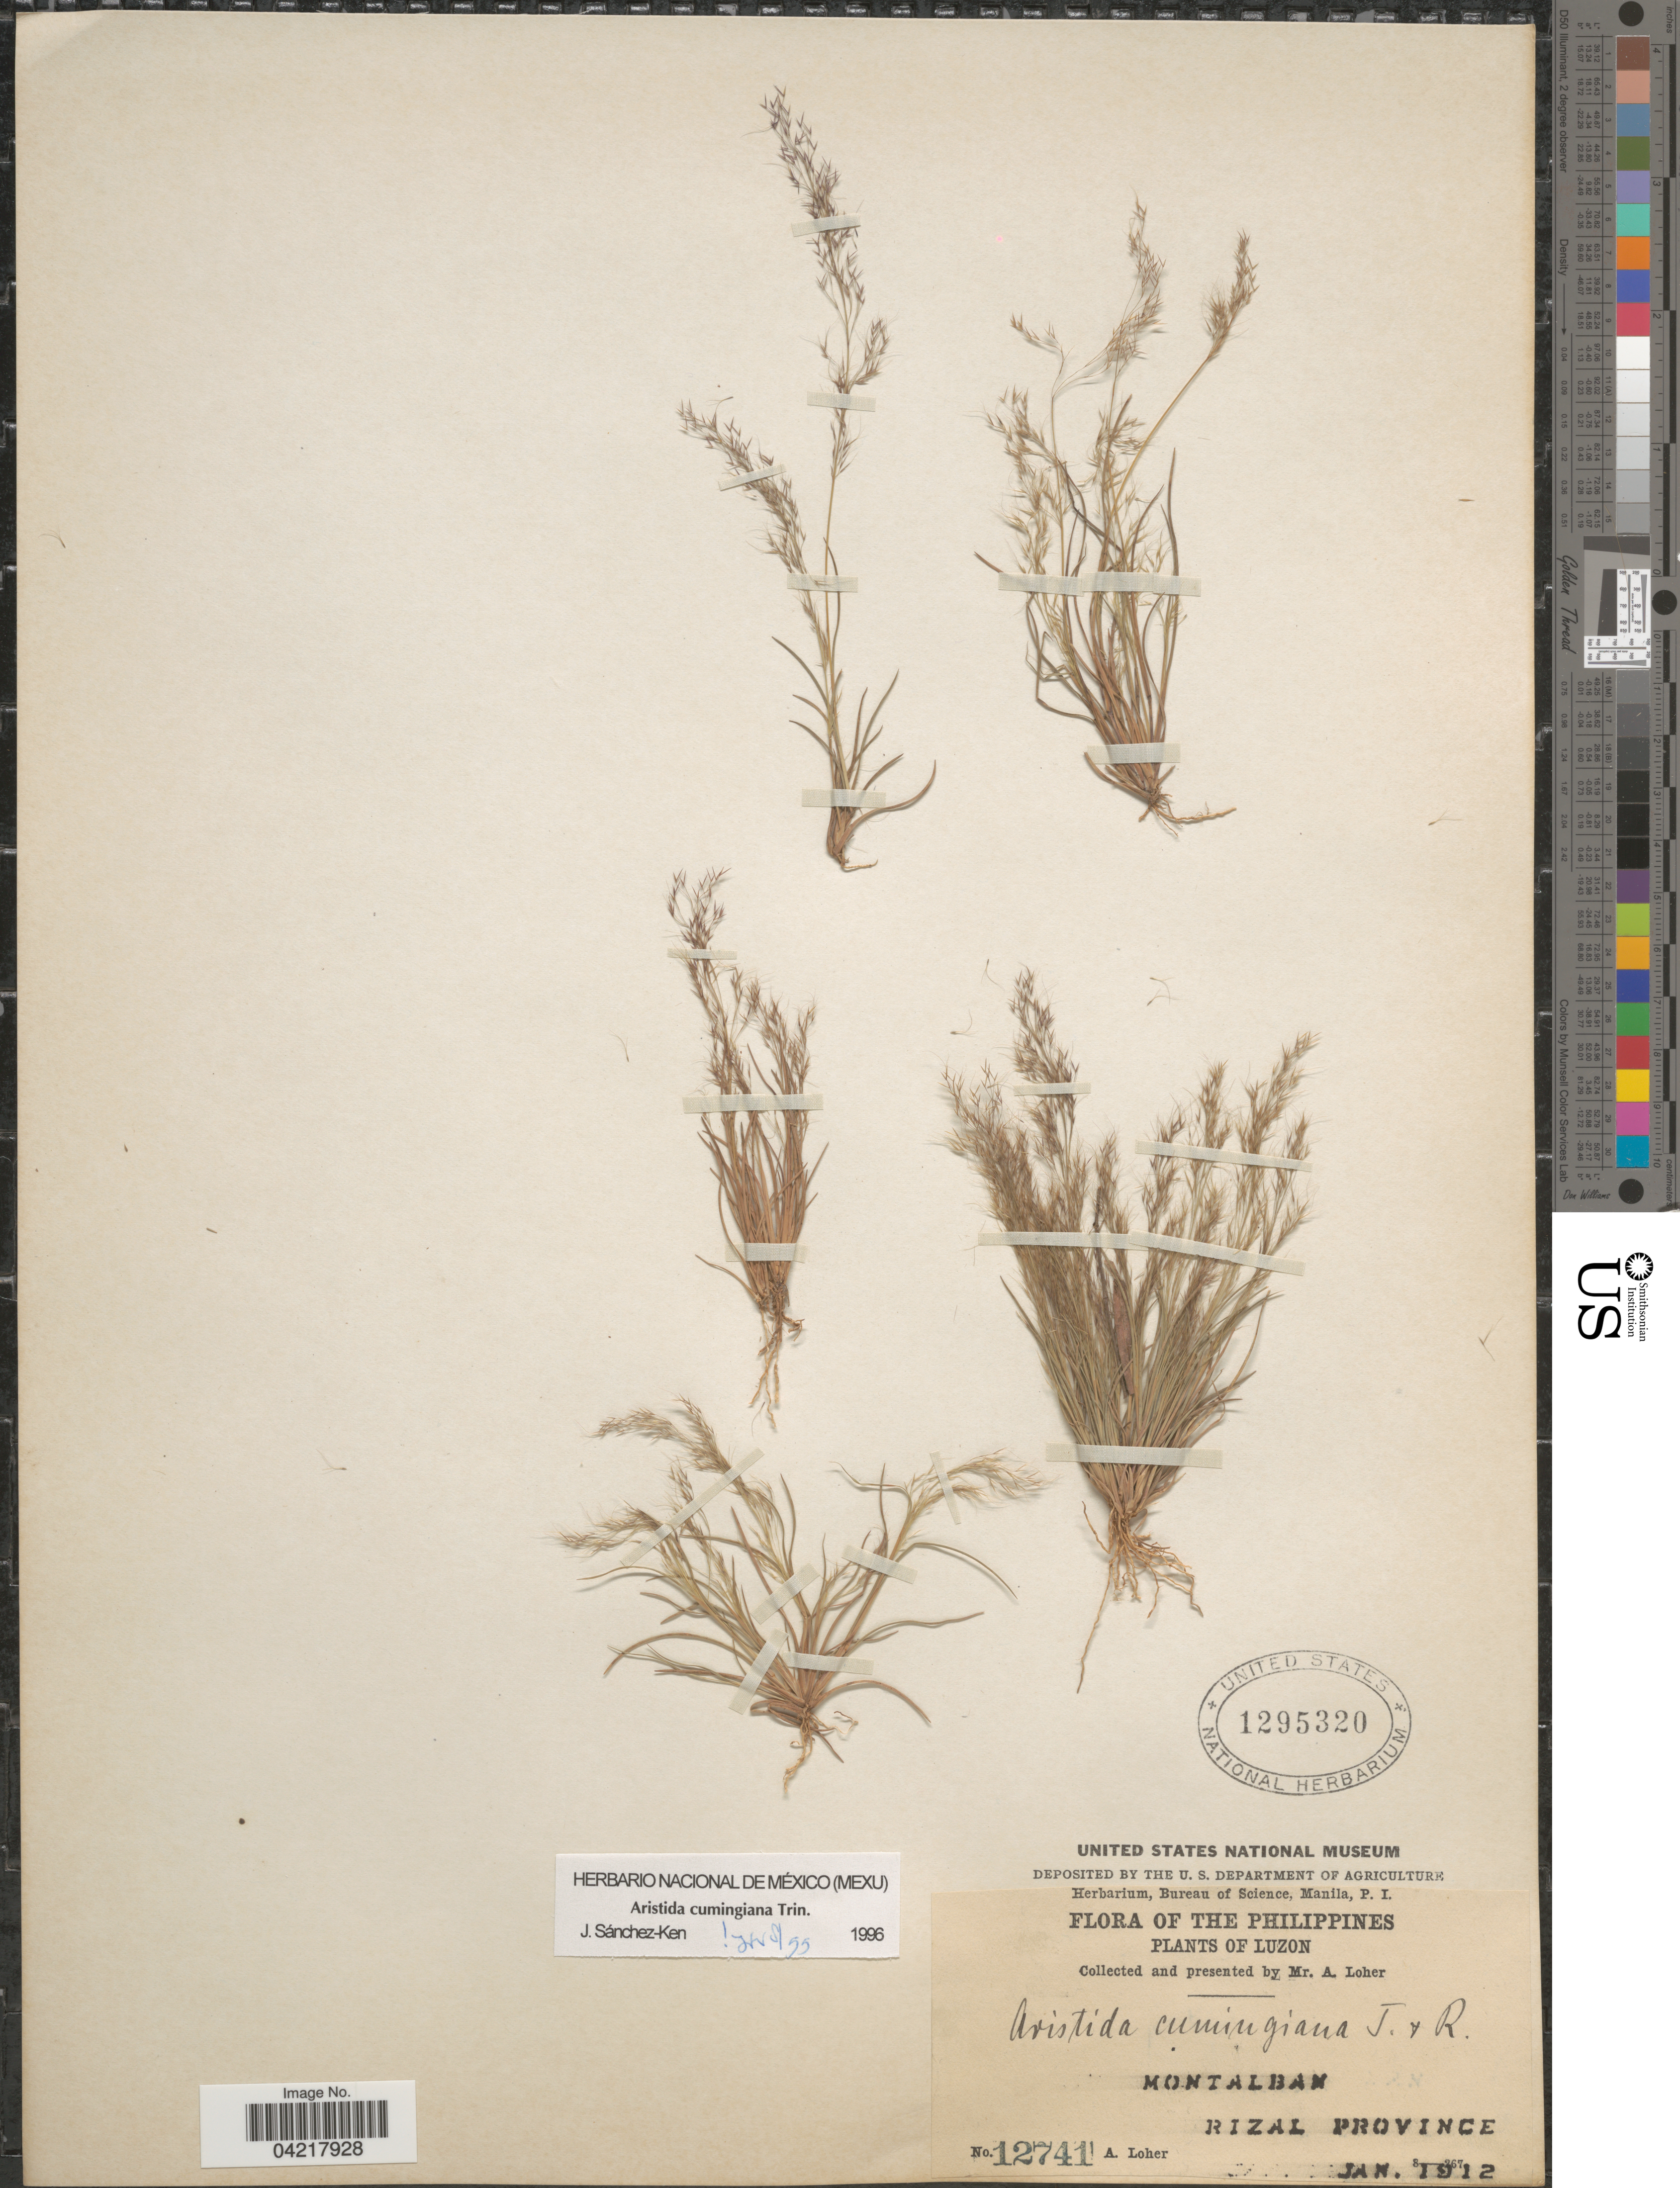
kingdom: Plantae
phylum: Tracheophyta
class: Liliopsida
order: Poales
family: Poaceae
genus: Aristida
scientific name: Aristida cumingiana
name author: Trin. & Rupr.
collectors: A. Loher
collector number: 12741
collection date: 1912-01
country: Philippines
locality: Montalban. Rizal Province.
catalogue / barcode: US 1295320